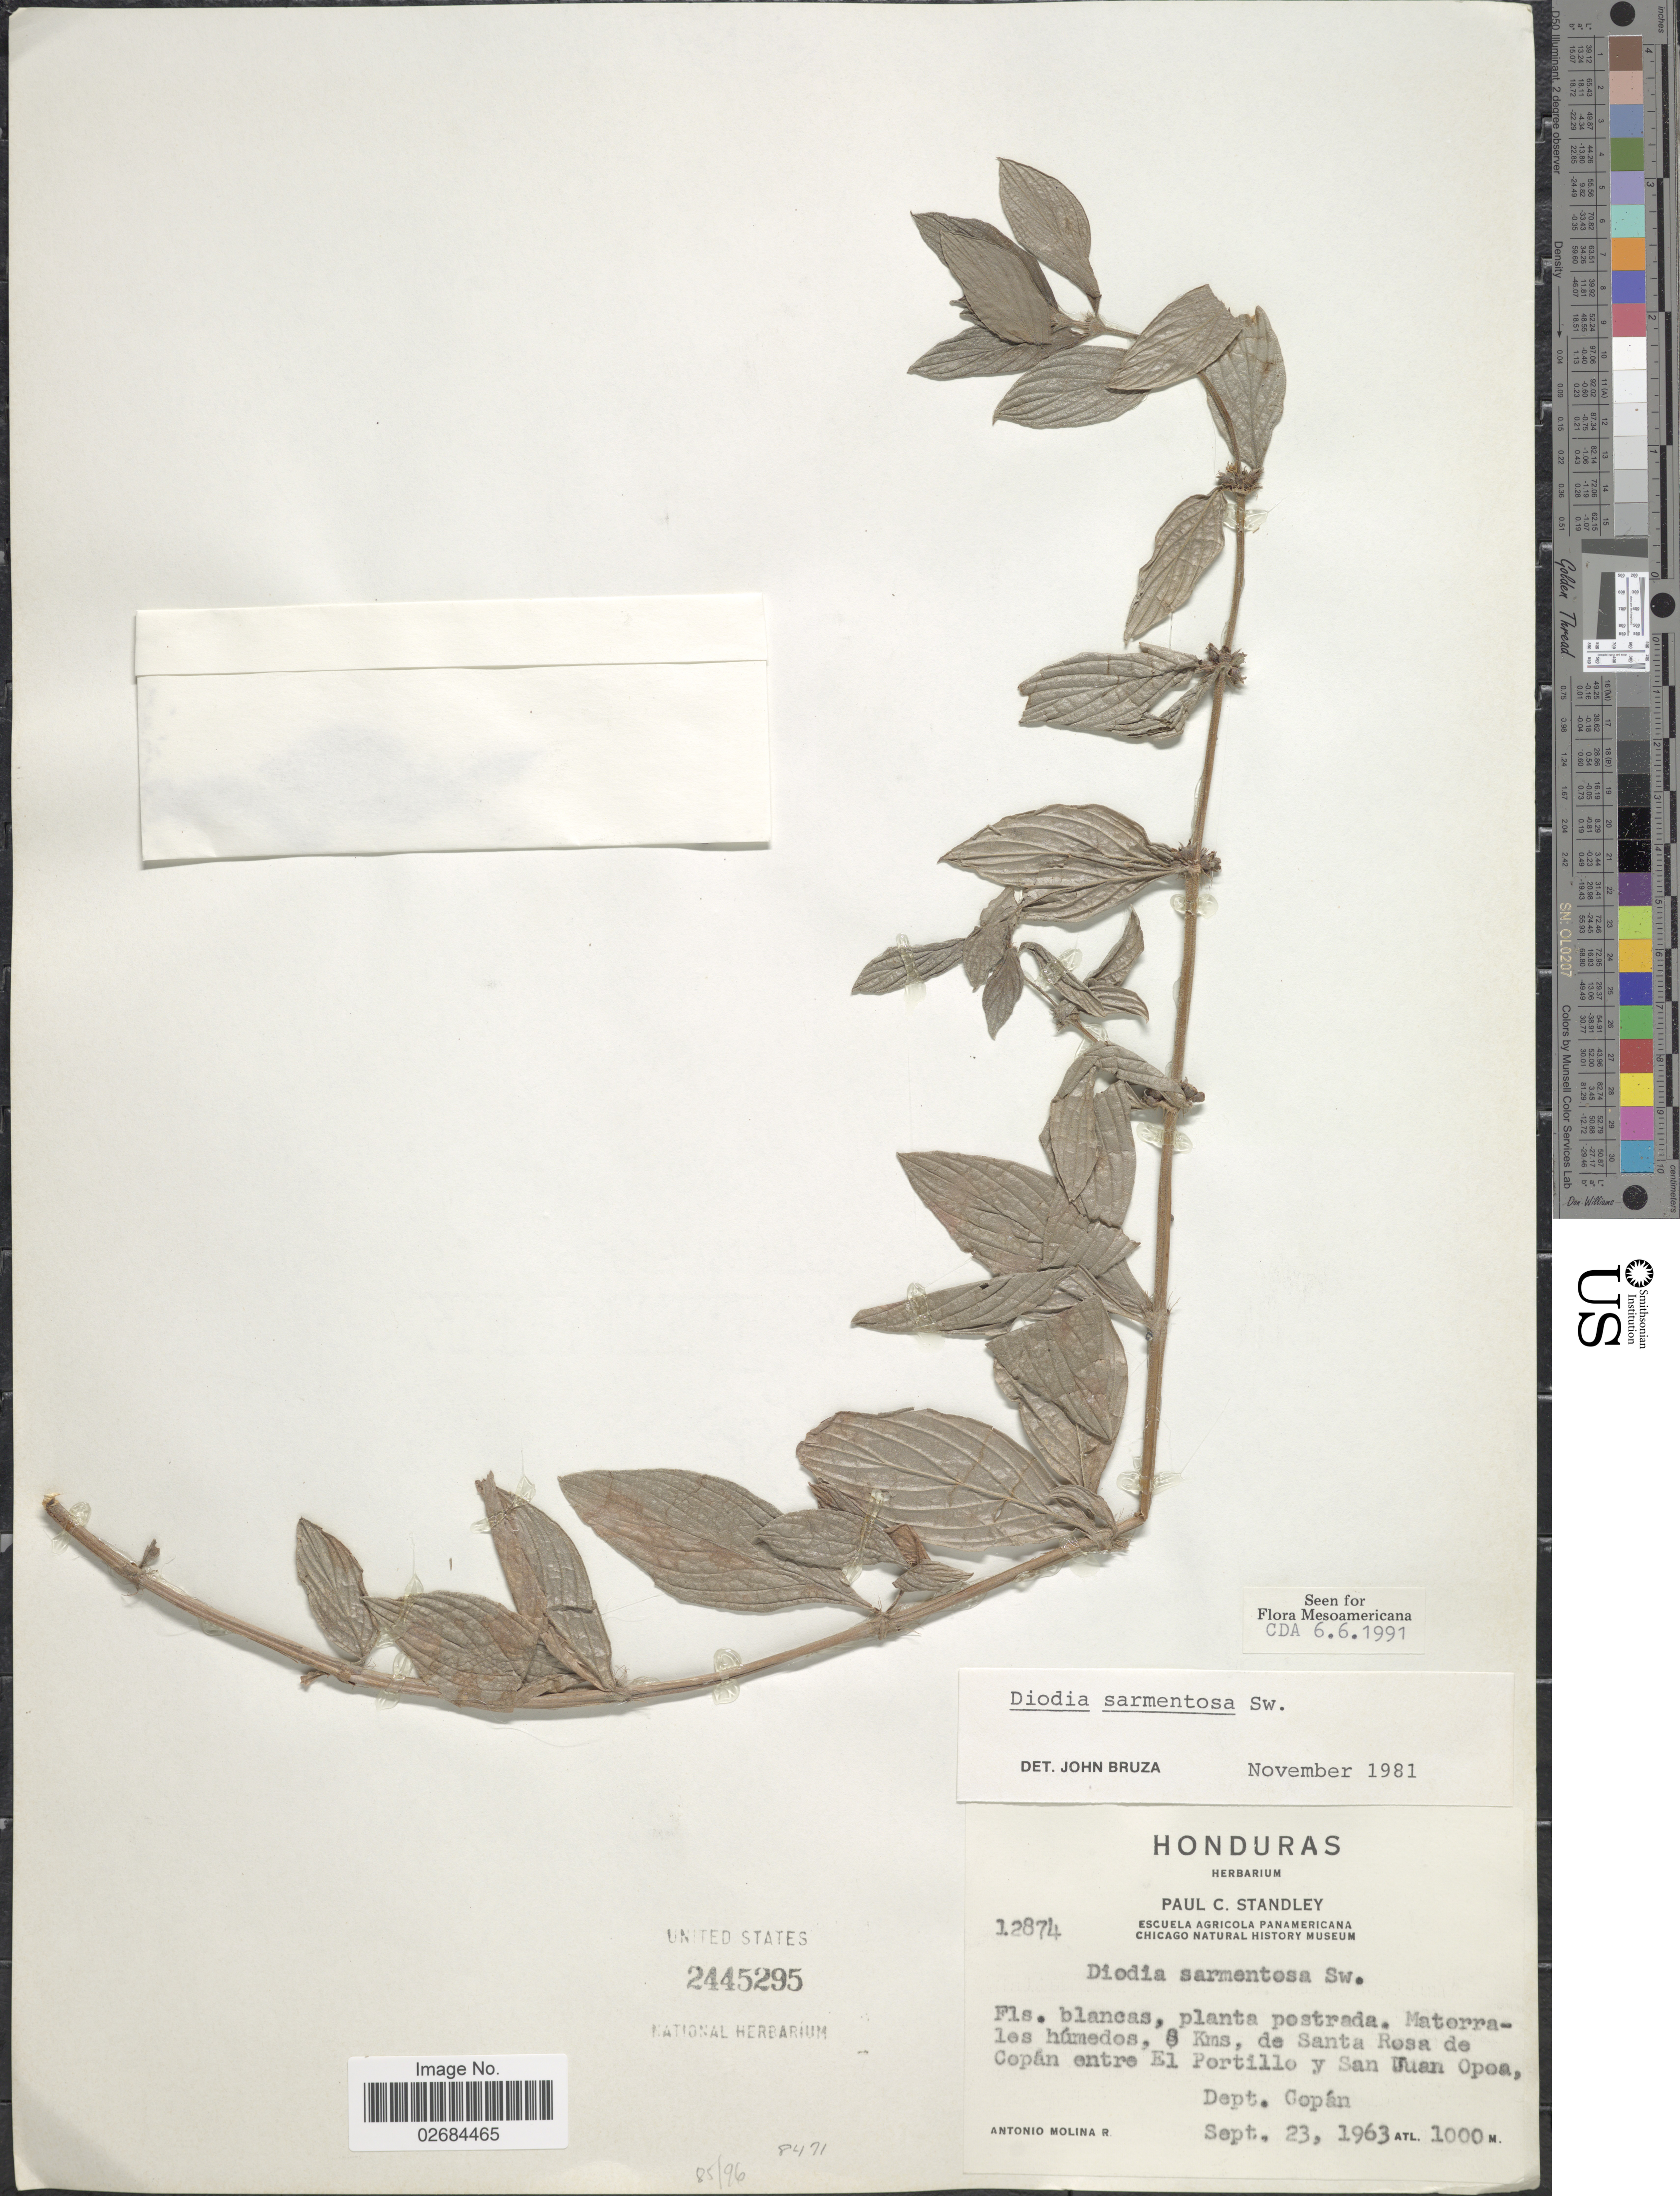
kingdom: Plantae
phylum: Tracheophyta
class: Magnoliopsida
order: Gentianales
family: Rubiaceae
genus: Diodia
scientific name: Diodia sarmentosa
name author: Sw.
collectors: A. Molina R.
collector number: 12874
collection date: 1963-09-23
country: Honduras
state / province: Copán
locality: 8 Kms, de Santa Rosa de Copán entre El Portillo y San Juan Opoa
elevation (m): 1000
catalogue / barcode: US 2445295